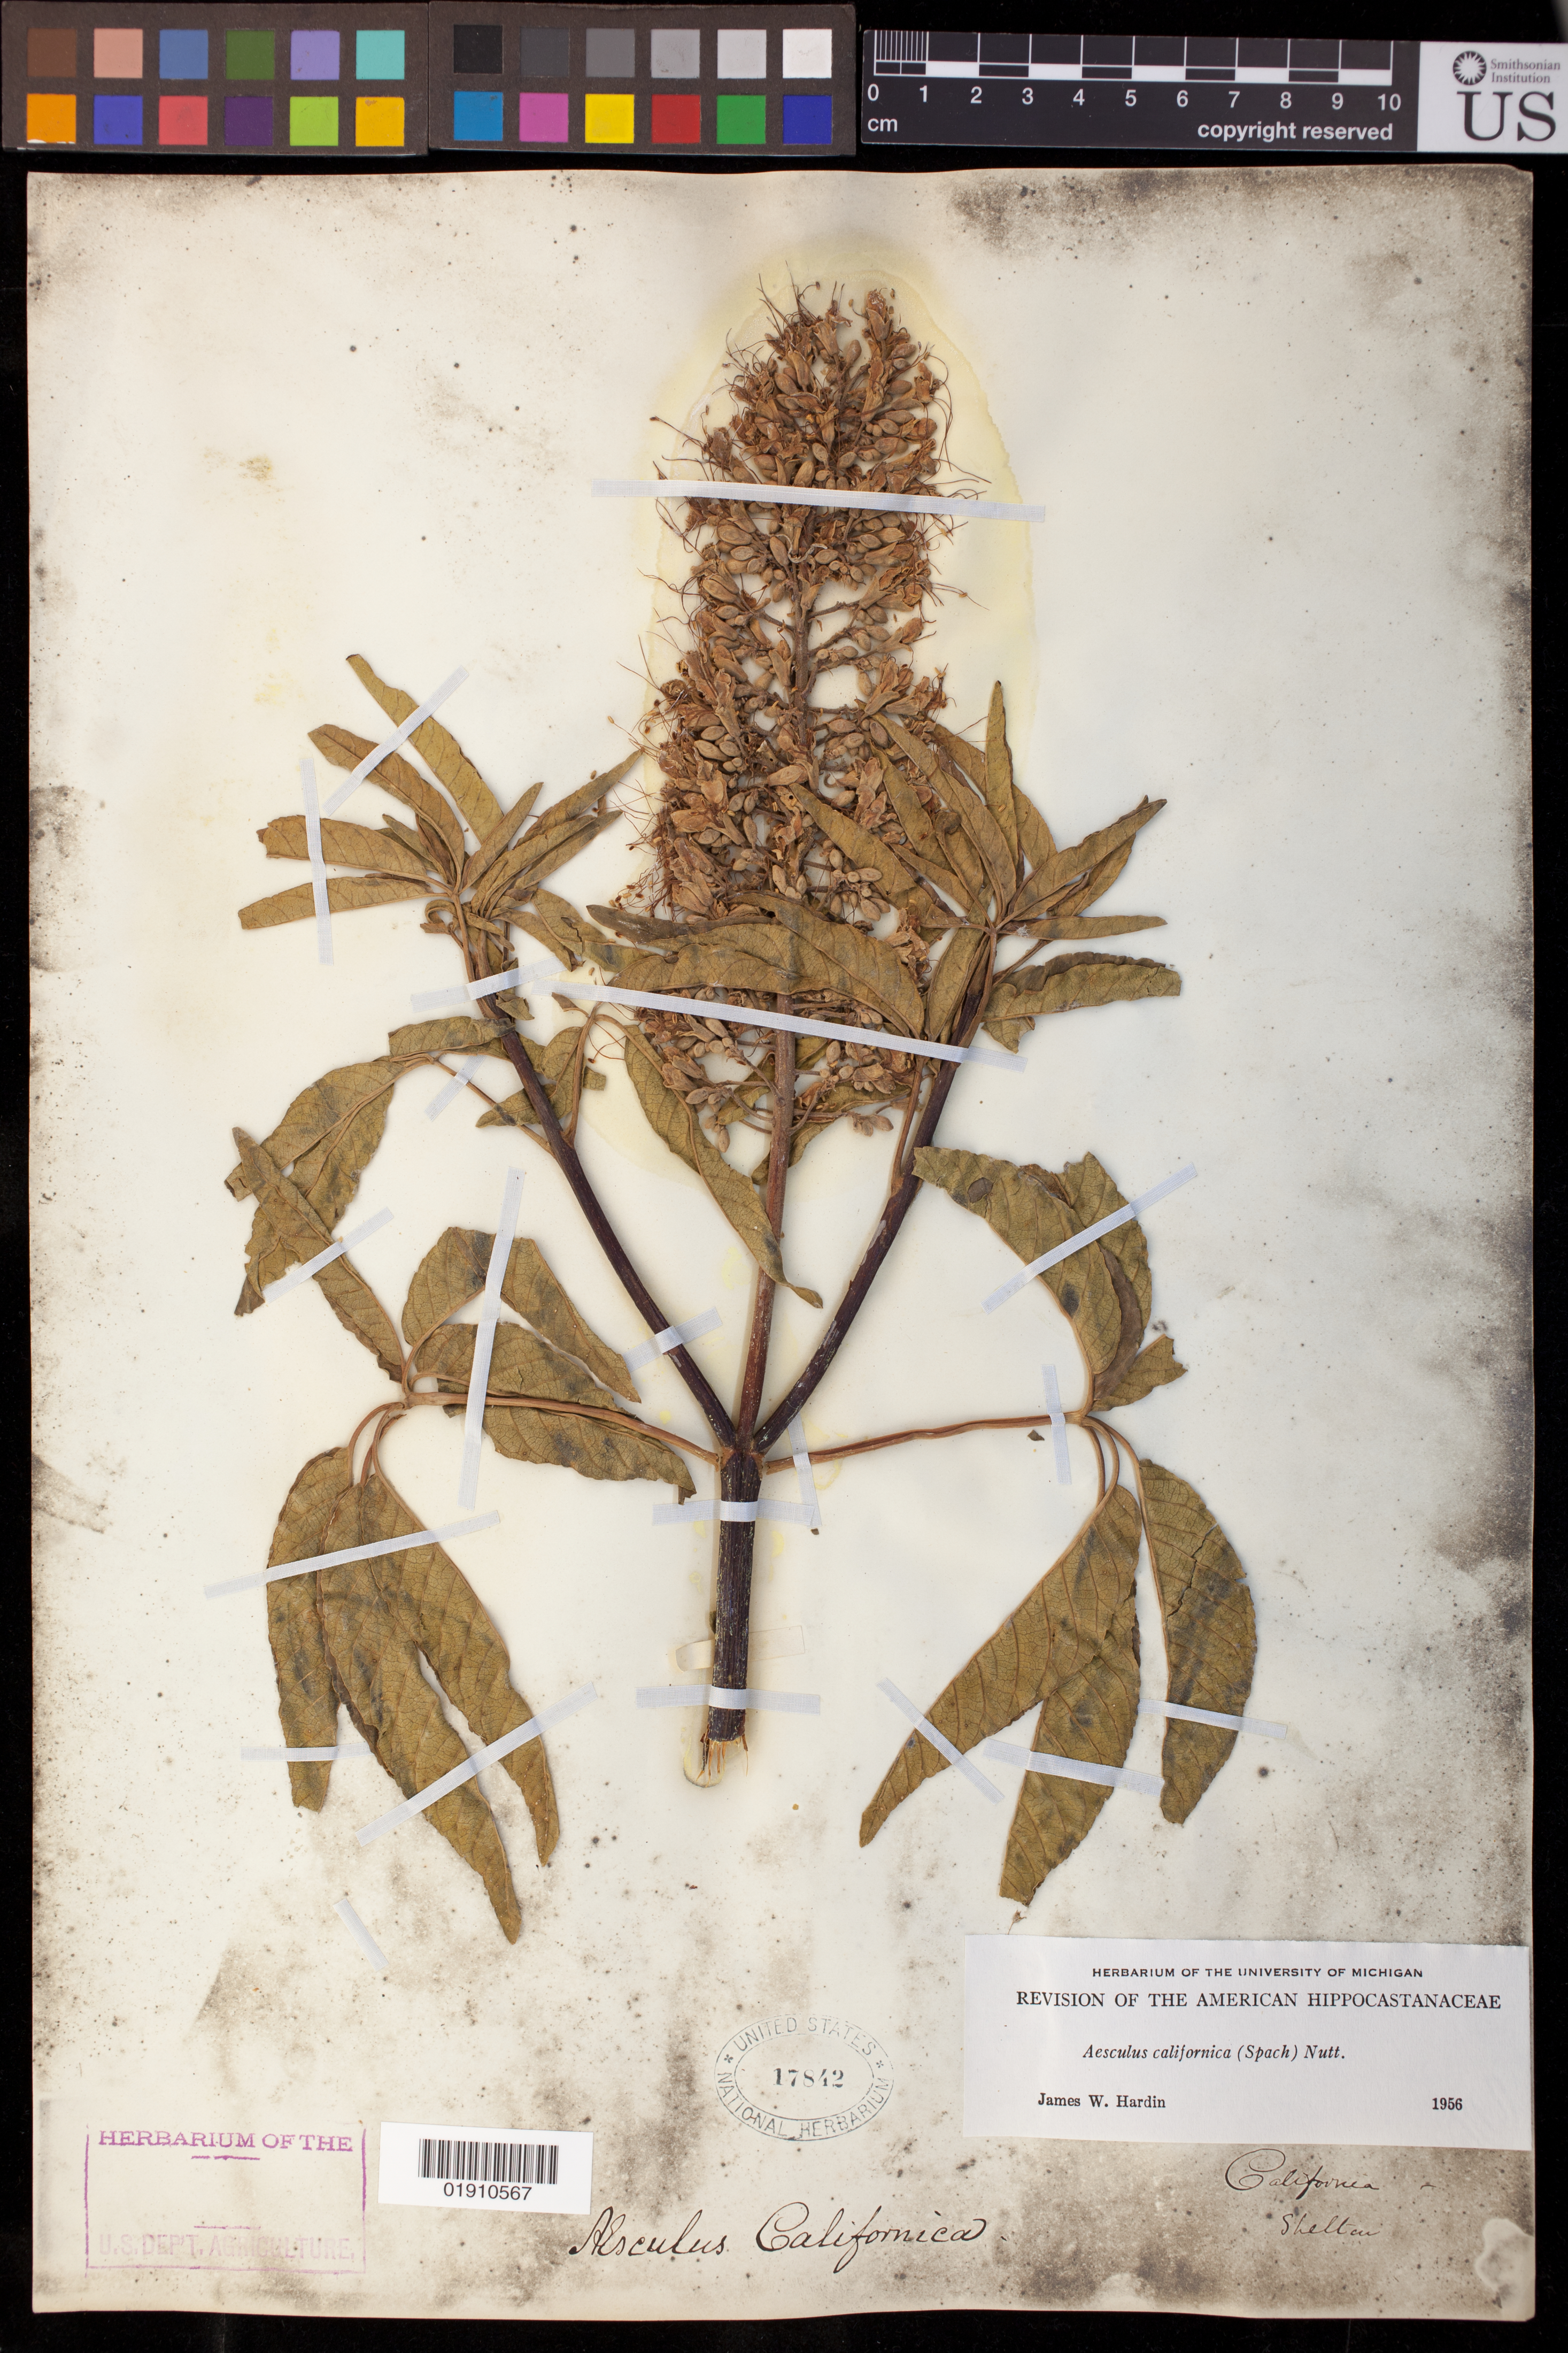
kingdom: Plantae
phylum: Tracheophyta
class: Magnoliopsida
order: Sapindales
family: Sapindaceae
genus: Aesculus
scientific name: Aesculus californica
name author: (Spach) Nutt.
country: United States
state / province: California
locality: Shelton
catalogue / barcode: US 17842